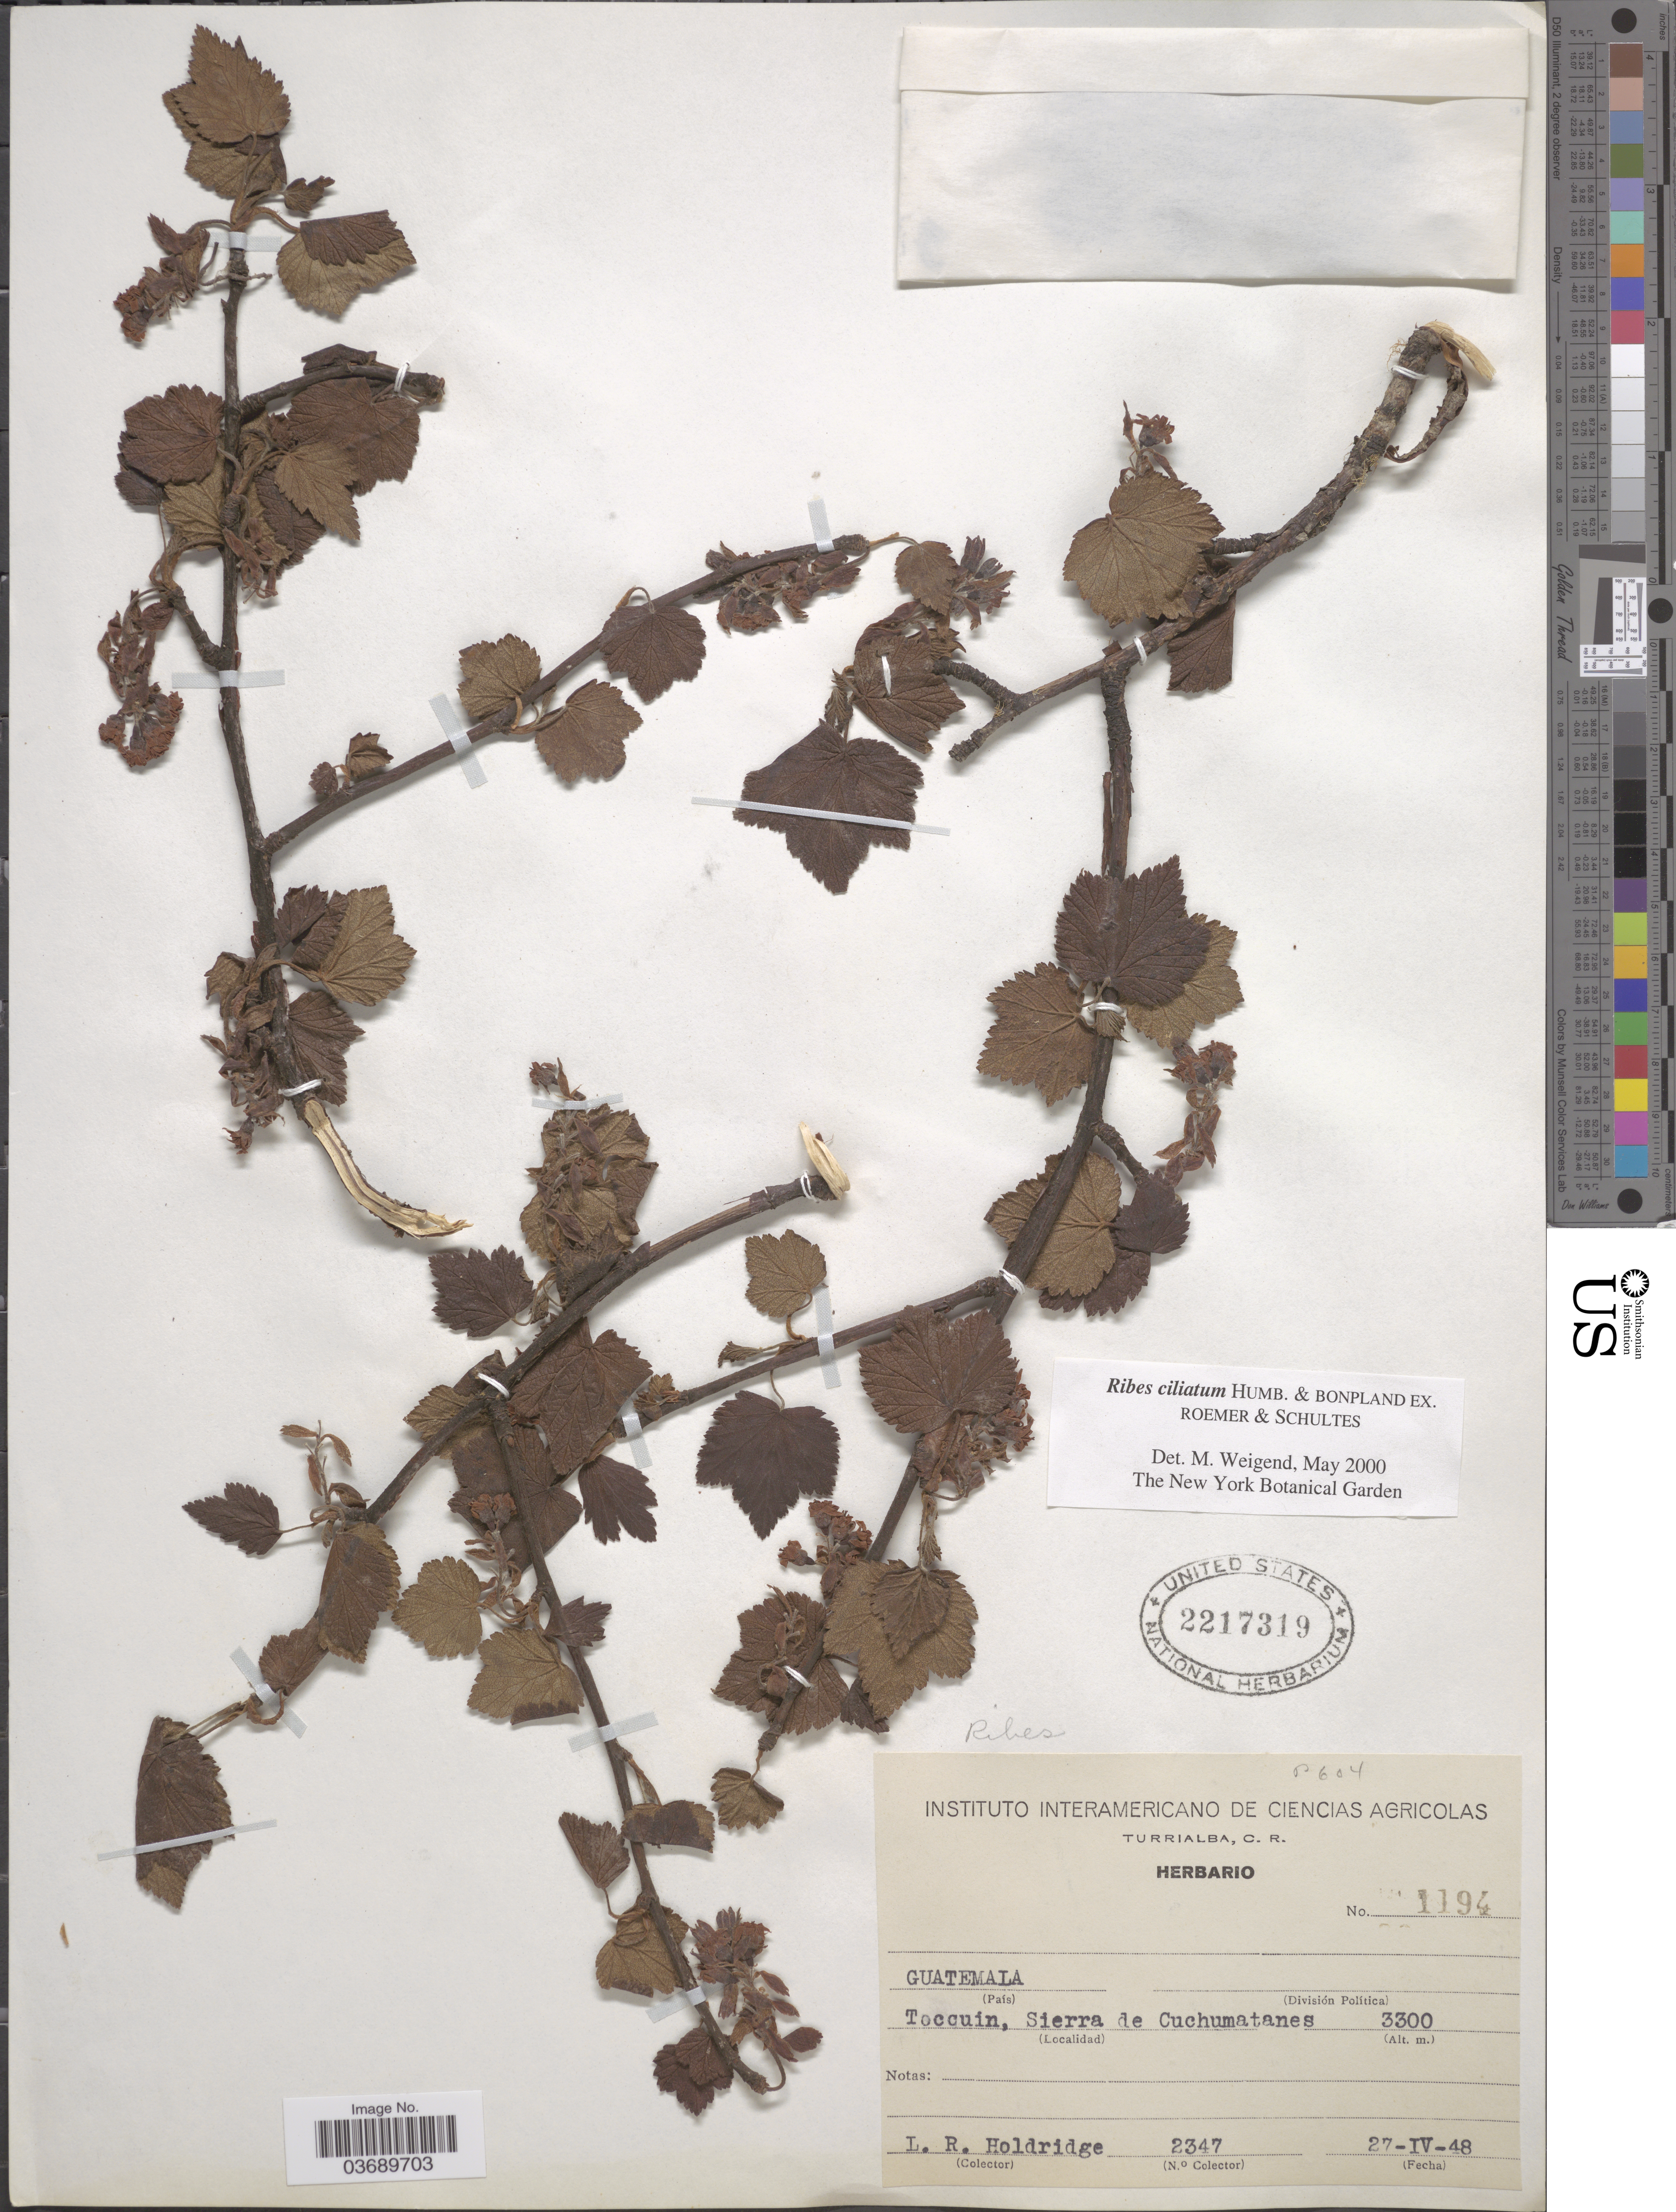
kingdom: Plantae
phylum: Tracheophyta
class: Magnoliopsida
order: Saxifragales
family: Grossulariaceae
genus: Ribes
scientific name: Ribes ciliatum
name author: Humb. & Bonpl. ex Roem. & Schult.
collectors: L. Holdridge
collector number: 2347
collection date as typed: Transcribed d/m/y: 27/4/48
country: Guatemala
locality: Toccuin, Sierra de Cuchumatanes.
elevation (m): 3300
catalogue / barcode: US 2217319